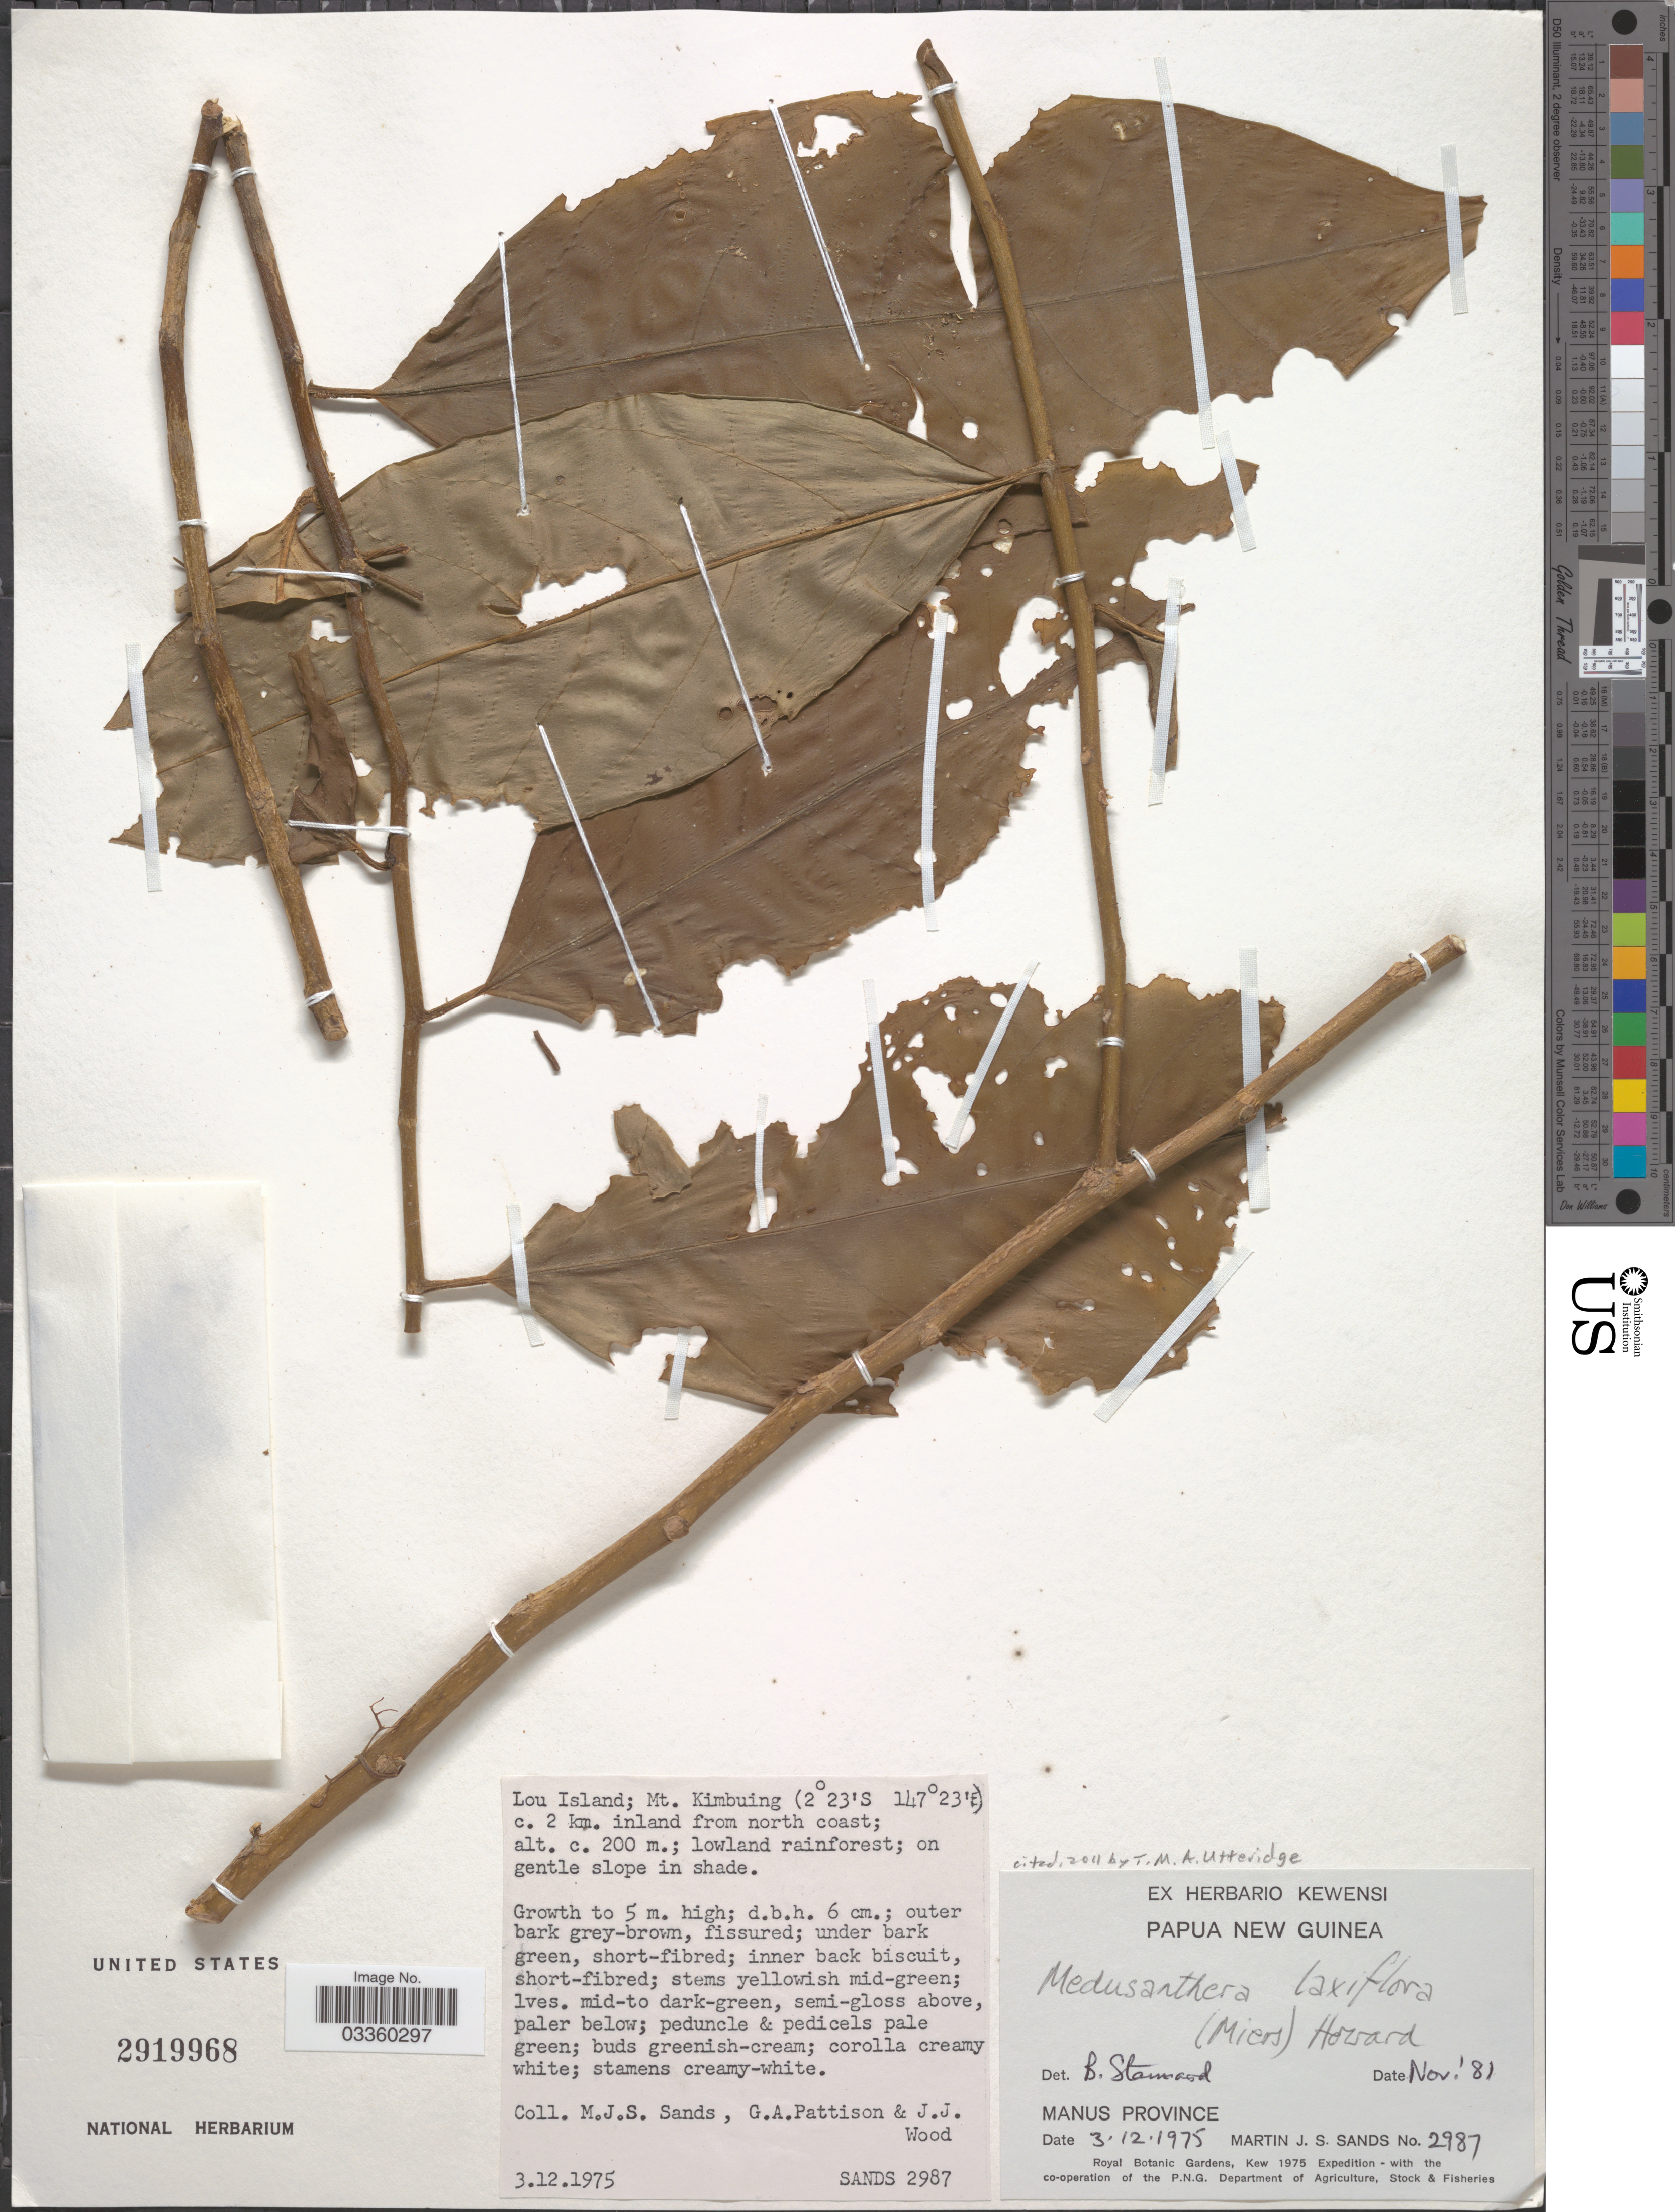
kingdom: Plantae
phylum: Tracheophyta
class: Magnoliopsida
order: Cardiopteridales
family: Stemonuraceae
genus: Medusanthera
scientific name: Medusanthera laxiflora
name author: (Miers) R.A. Howard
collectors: M. Sands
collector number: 2987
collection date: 1975-12-03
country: Papua New Guinea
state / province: Manus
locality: Lou Island; Mt. Kimbuing. c. 2 km. inland from north coast.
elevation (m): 200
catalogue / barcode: US 2919968